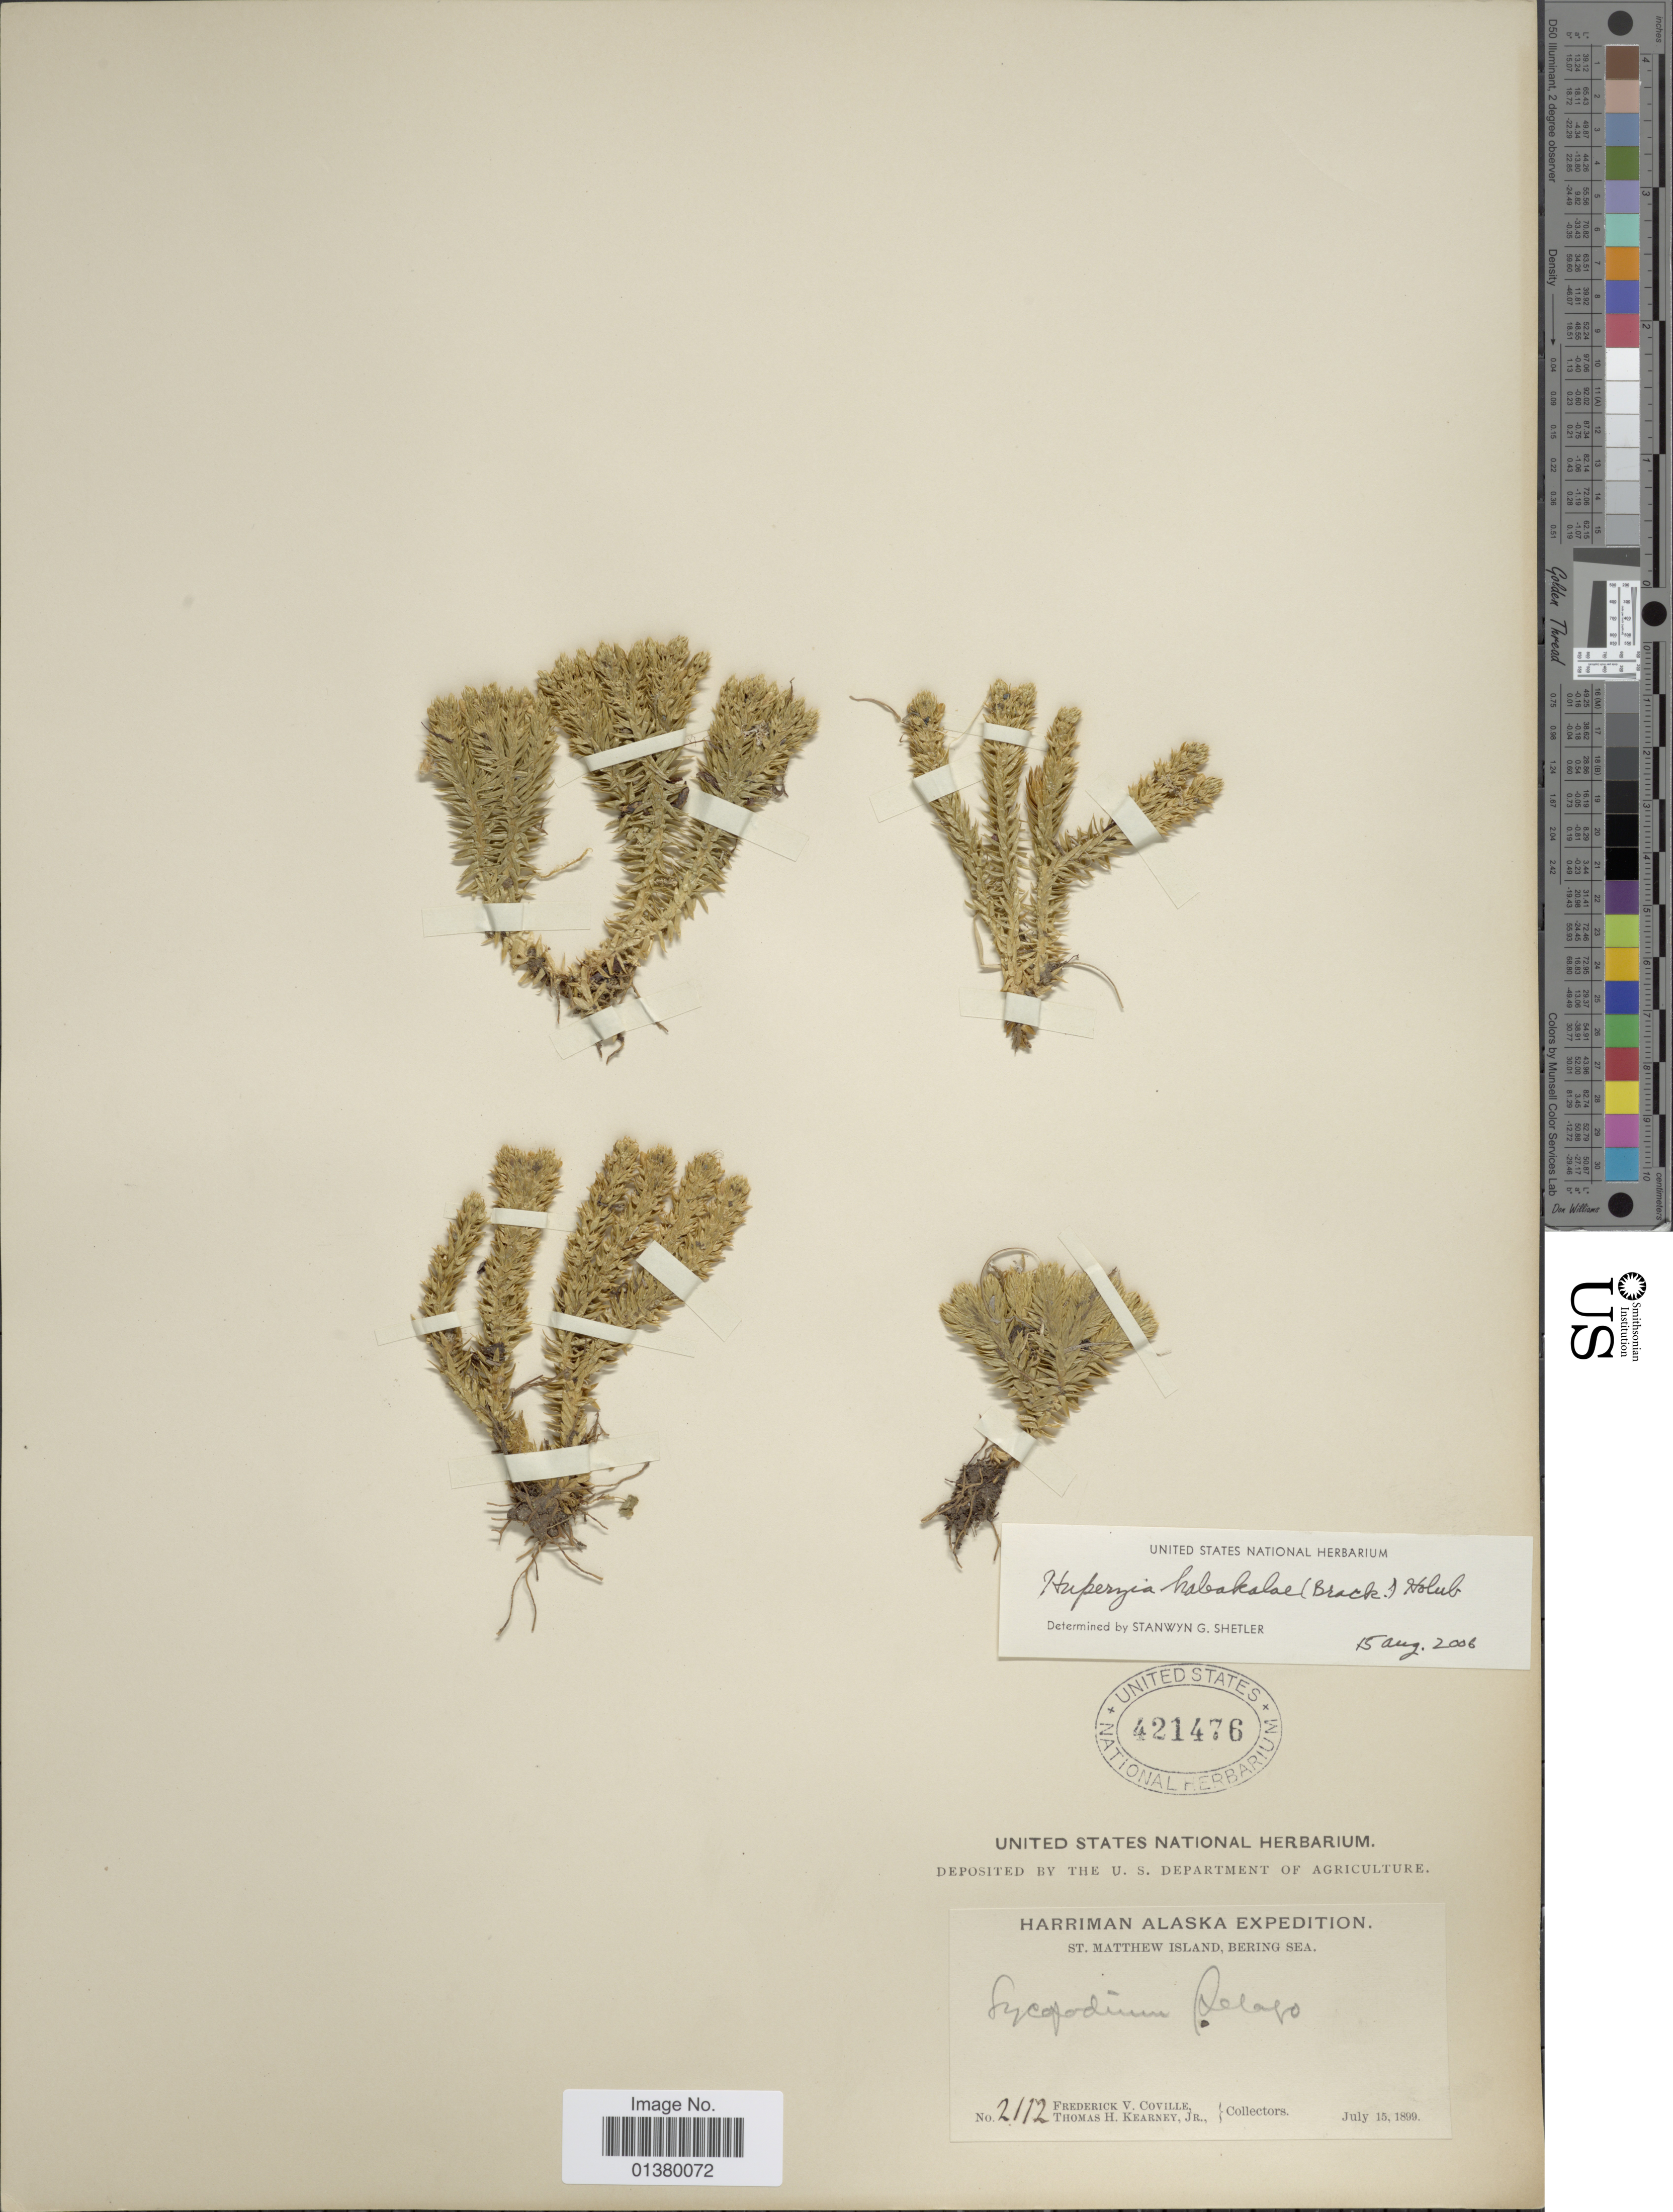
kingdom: Plantae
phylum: Tracheophyta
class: Lycopodiopsida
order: Lycopodiales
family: Lycopodiaceae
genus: Huperzia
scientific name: Huperzia haleakalae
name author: (Brack.) Holub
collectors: F. V. Coville & T. H. Kearney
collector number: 2112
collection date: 1899-07-15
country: United States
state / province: Alaska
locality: St Matthew Island, Bering Sea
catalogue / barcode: US 421476